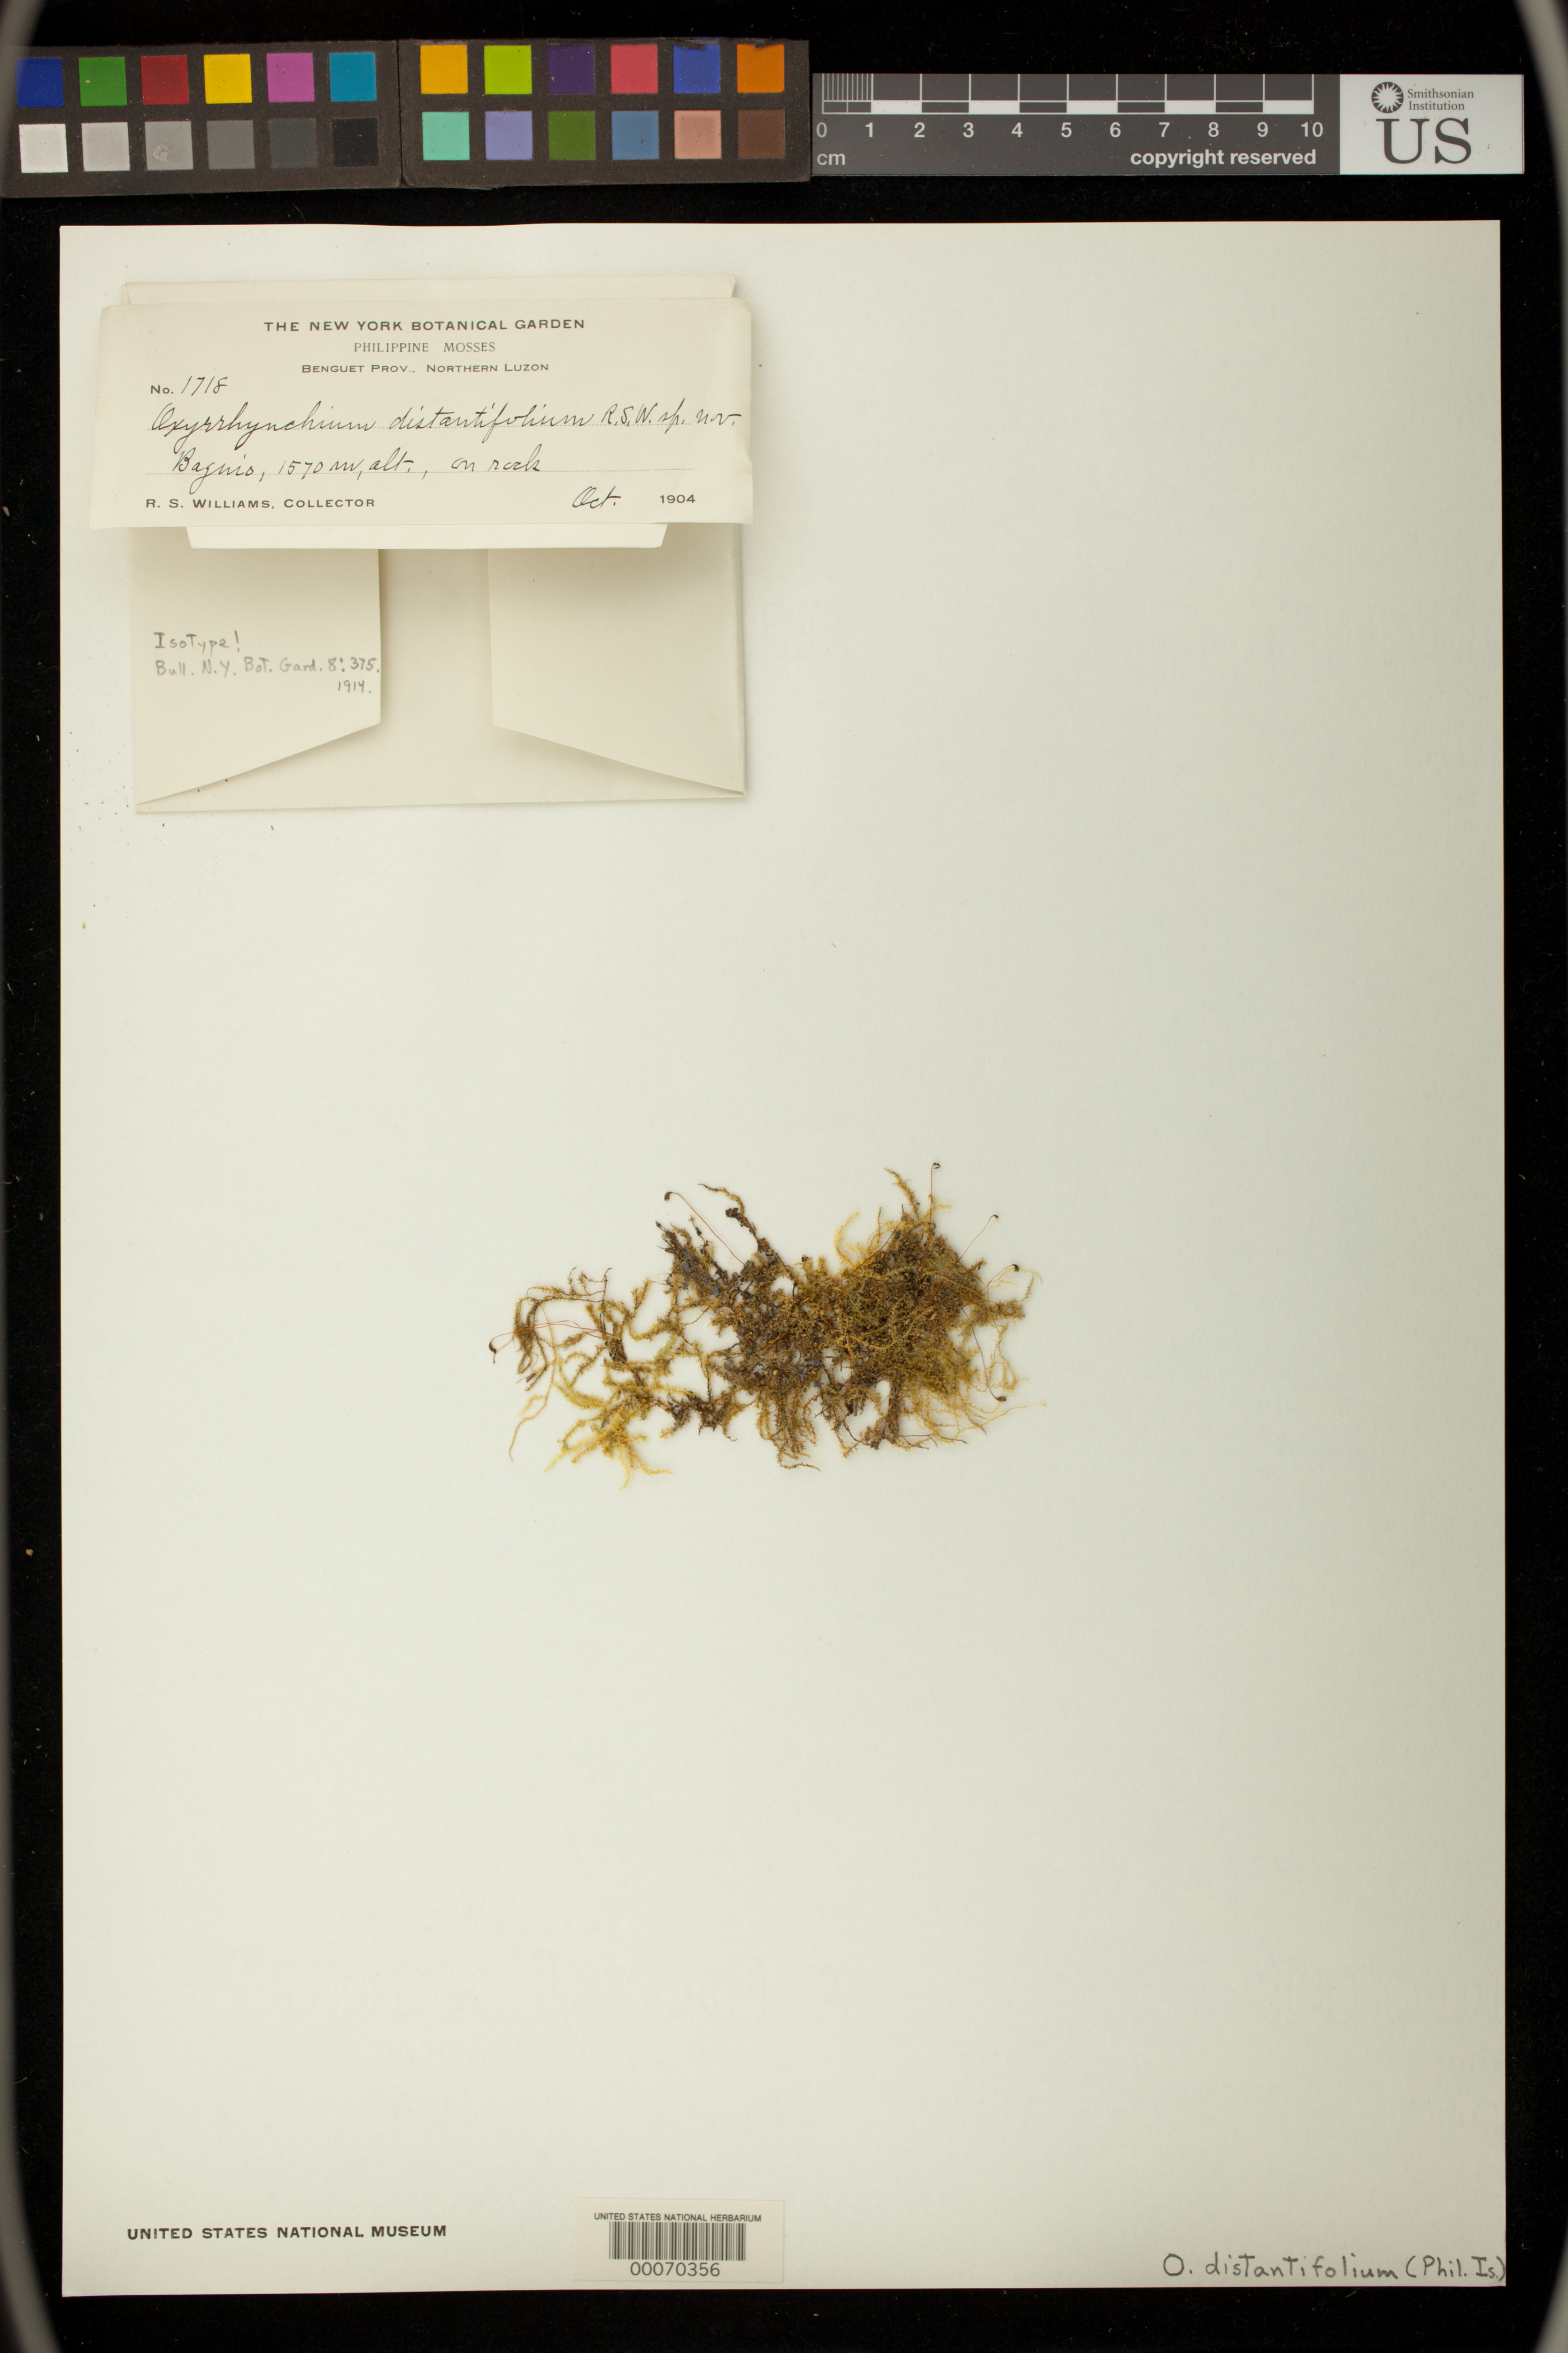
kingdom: Plantae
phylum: Bryophyta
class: Bryopsida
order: Hypnales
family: Brachytheciaceae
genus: Oxyrrhynchium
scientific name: Oxyrrhynchium distantifolium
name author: R.S. Williams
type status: Isotype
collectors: R. S. Williams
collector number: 1718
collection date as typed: Oct 1904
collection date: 1904-10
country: Philippines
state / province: Cordillera (Administrative Region)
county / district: Benguet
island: Luzon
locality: Bagnio.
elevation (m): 1570